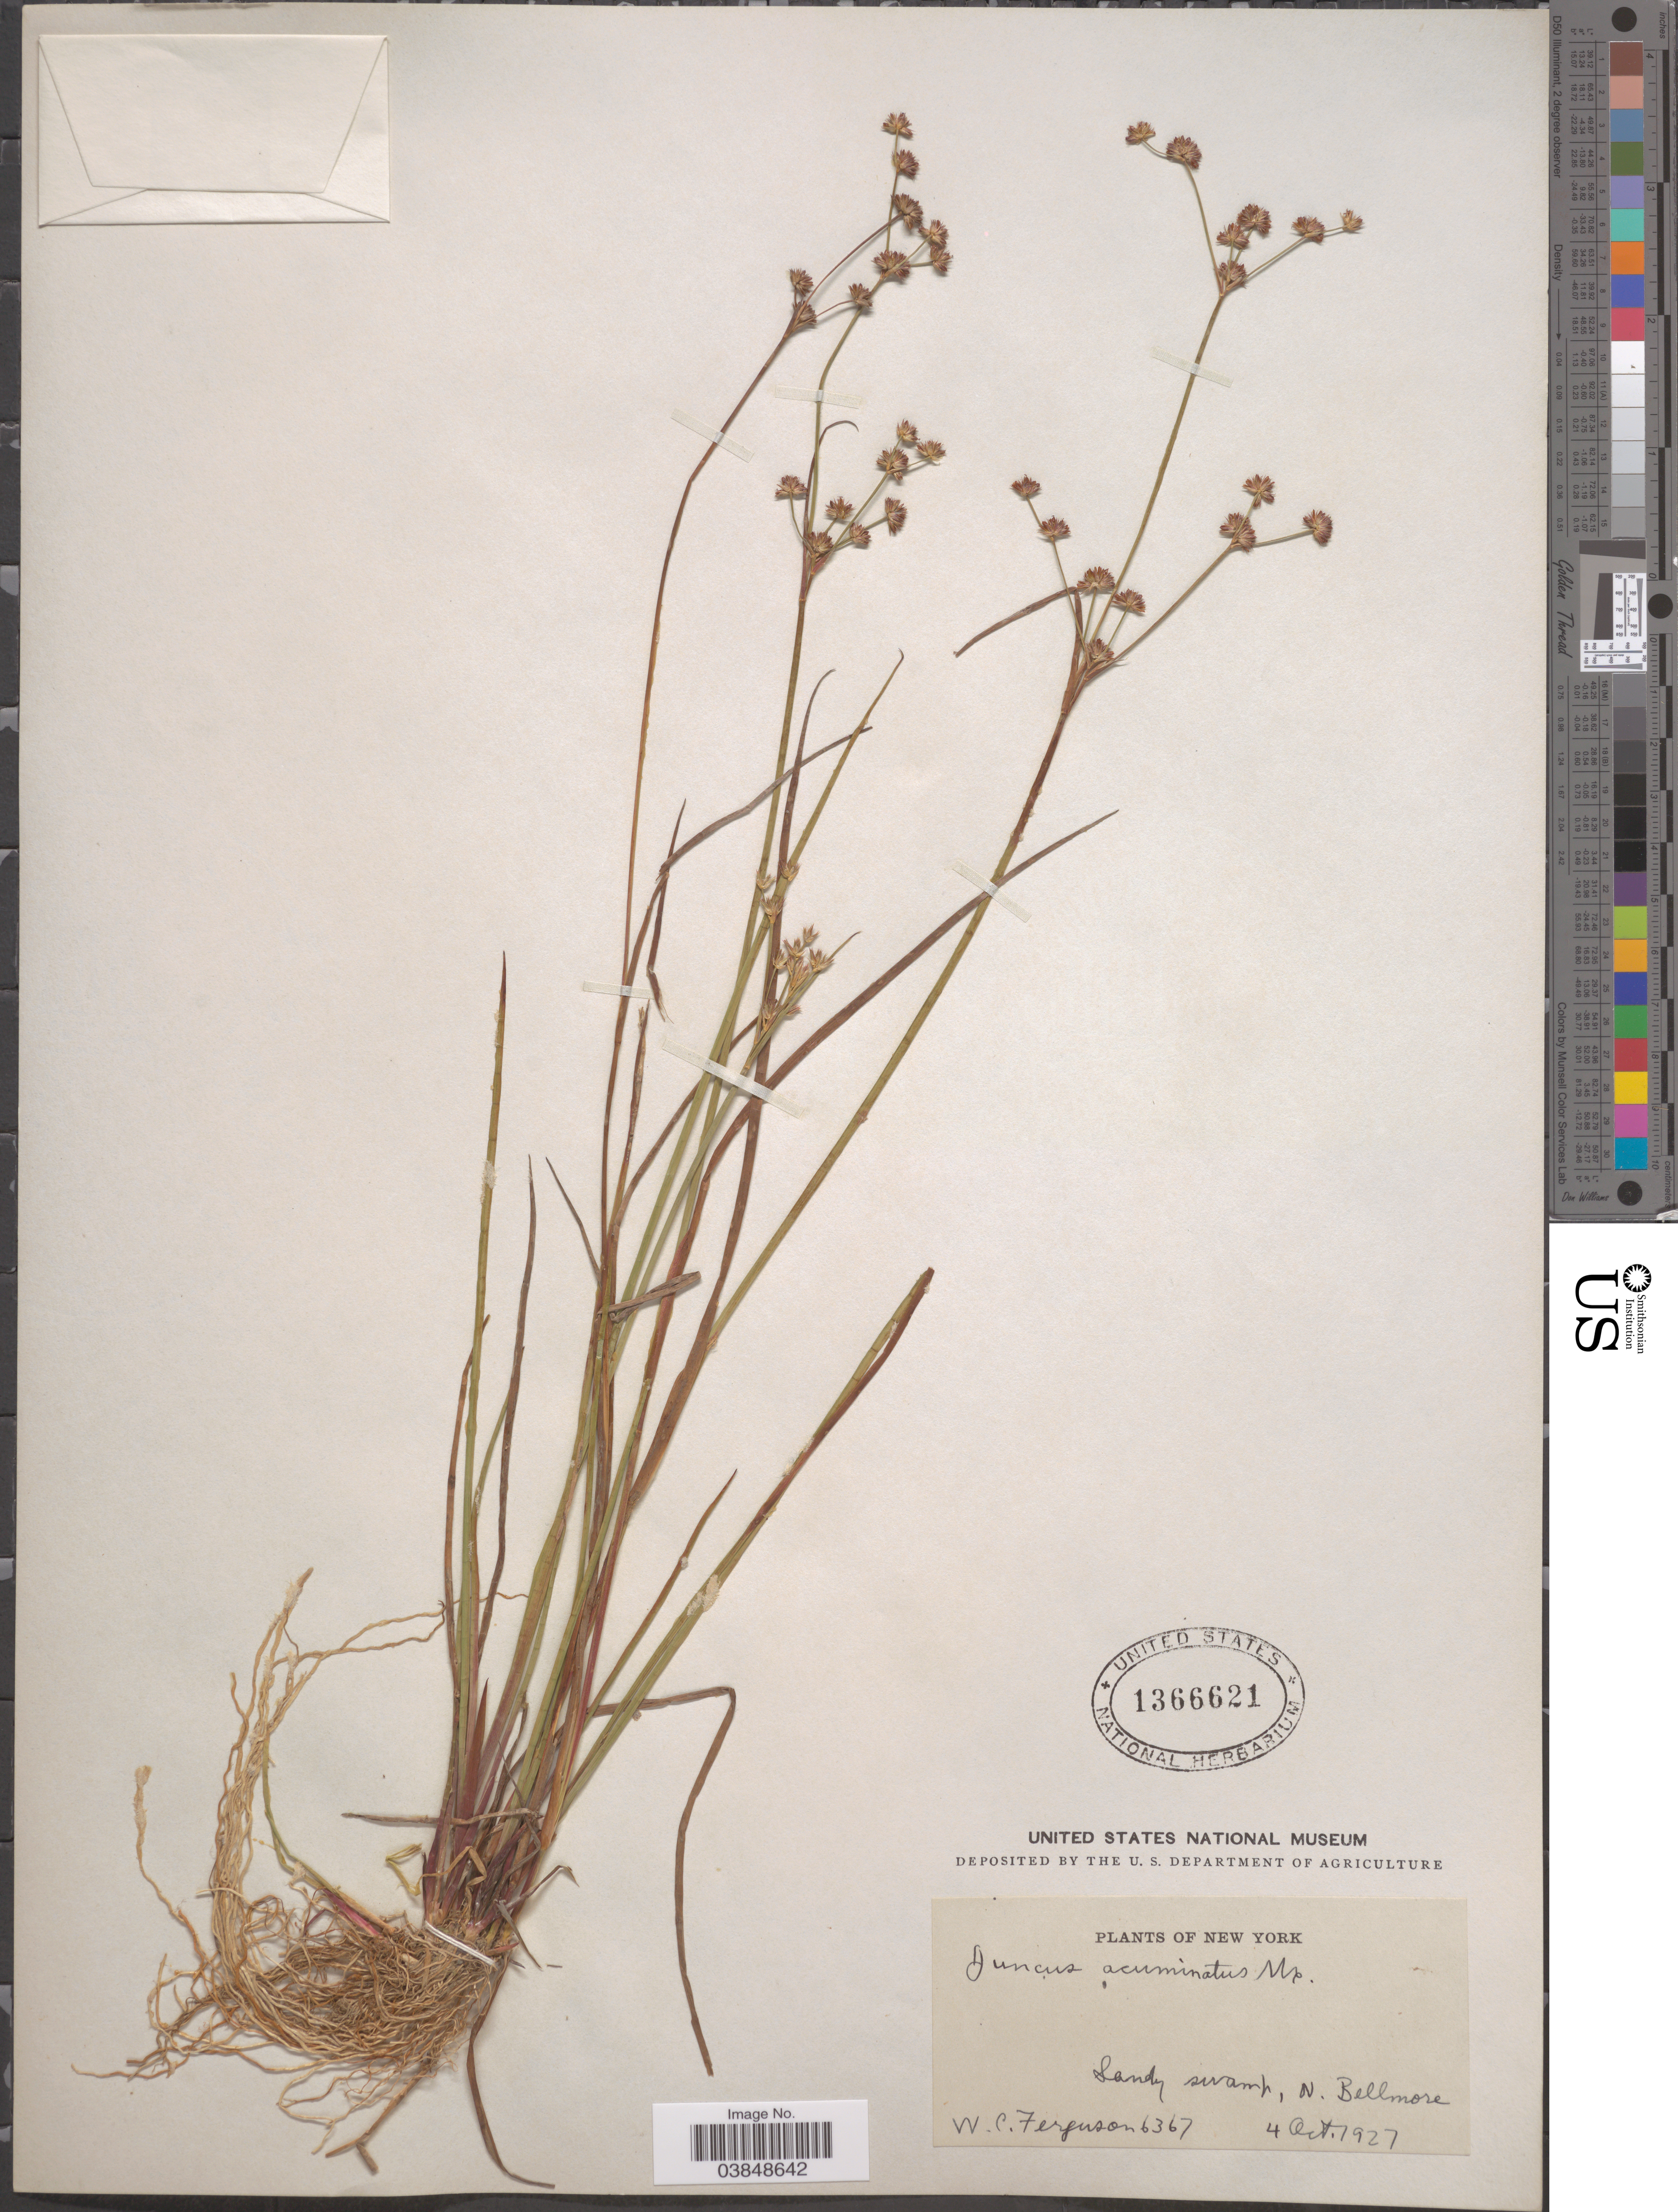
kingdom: Plantae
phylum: Tracheophyta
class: Liliopsida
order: Poales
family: Juncaceae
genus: Juncus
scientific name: Juncus acuminatus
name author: Michx.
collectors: W. Ferguson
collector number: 6367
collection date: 1927-10-04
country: United States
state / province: New York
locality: Sandy swamp, N. Bellmore.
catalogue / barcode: US 1366621